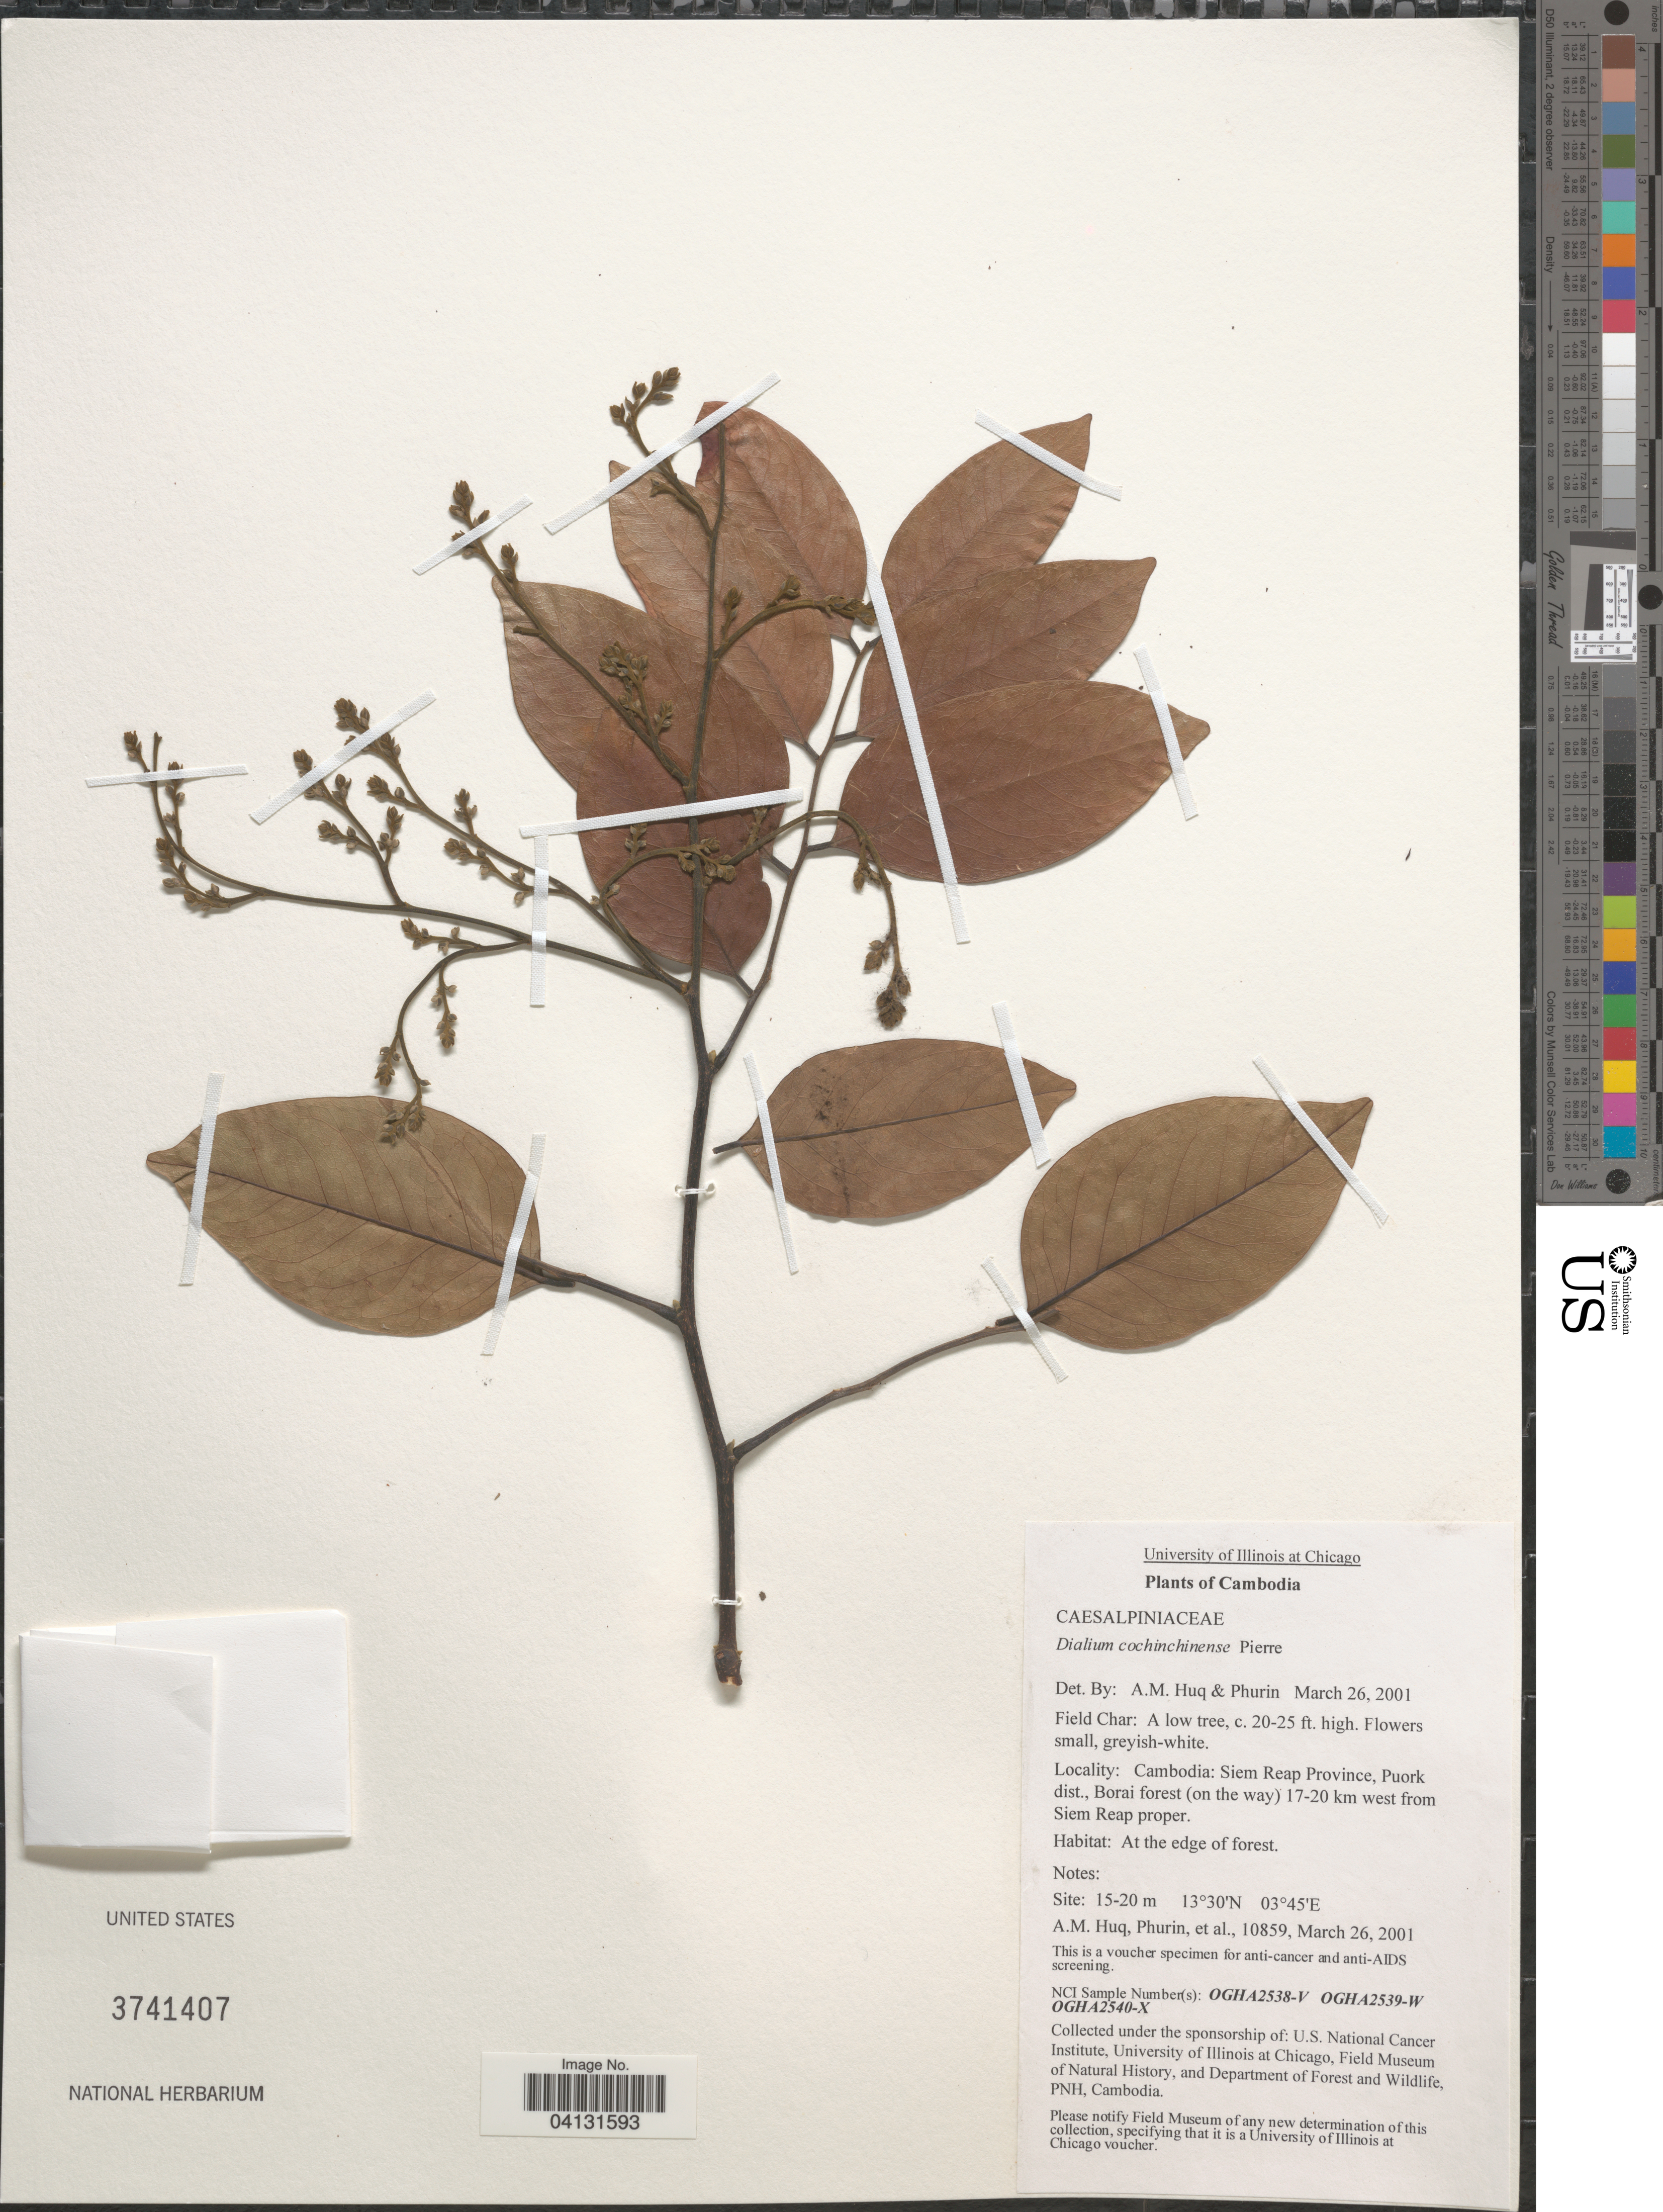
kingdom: Plantae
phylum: Tracheophyta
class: Magnoliopsida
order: Fabales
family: Fabaceae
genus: Dialium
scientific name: Dialium cochinchinense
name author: Pierre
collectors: A. M. Huq, -. Phurin & et al.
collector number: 10859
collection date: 2001-03-26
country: Cambodia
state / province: Siĕm Réab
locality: Siem Reap Province, Puork dist., Borai forest (on the way) 17-20 km west from Siem Reap proper.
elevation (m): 15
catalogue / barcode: US 3741407